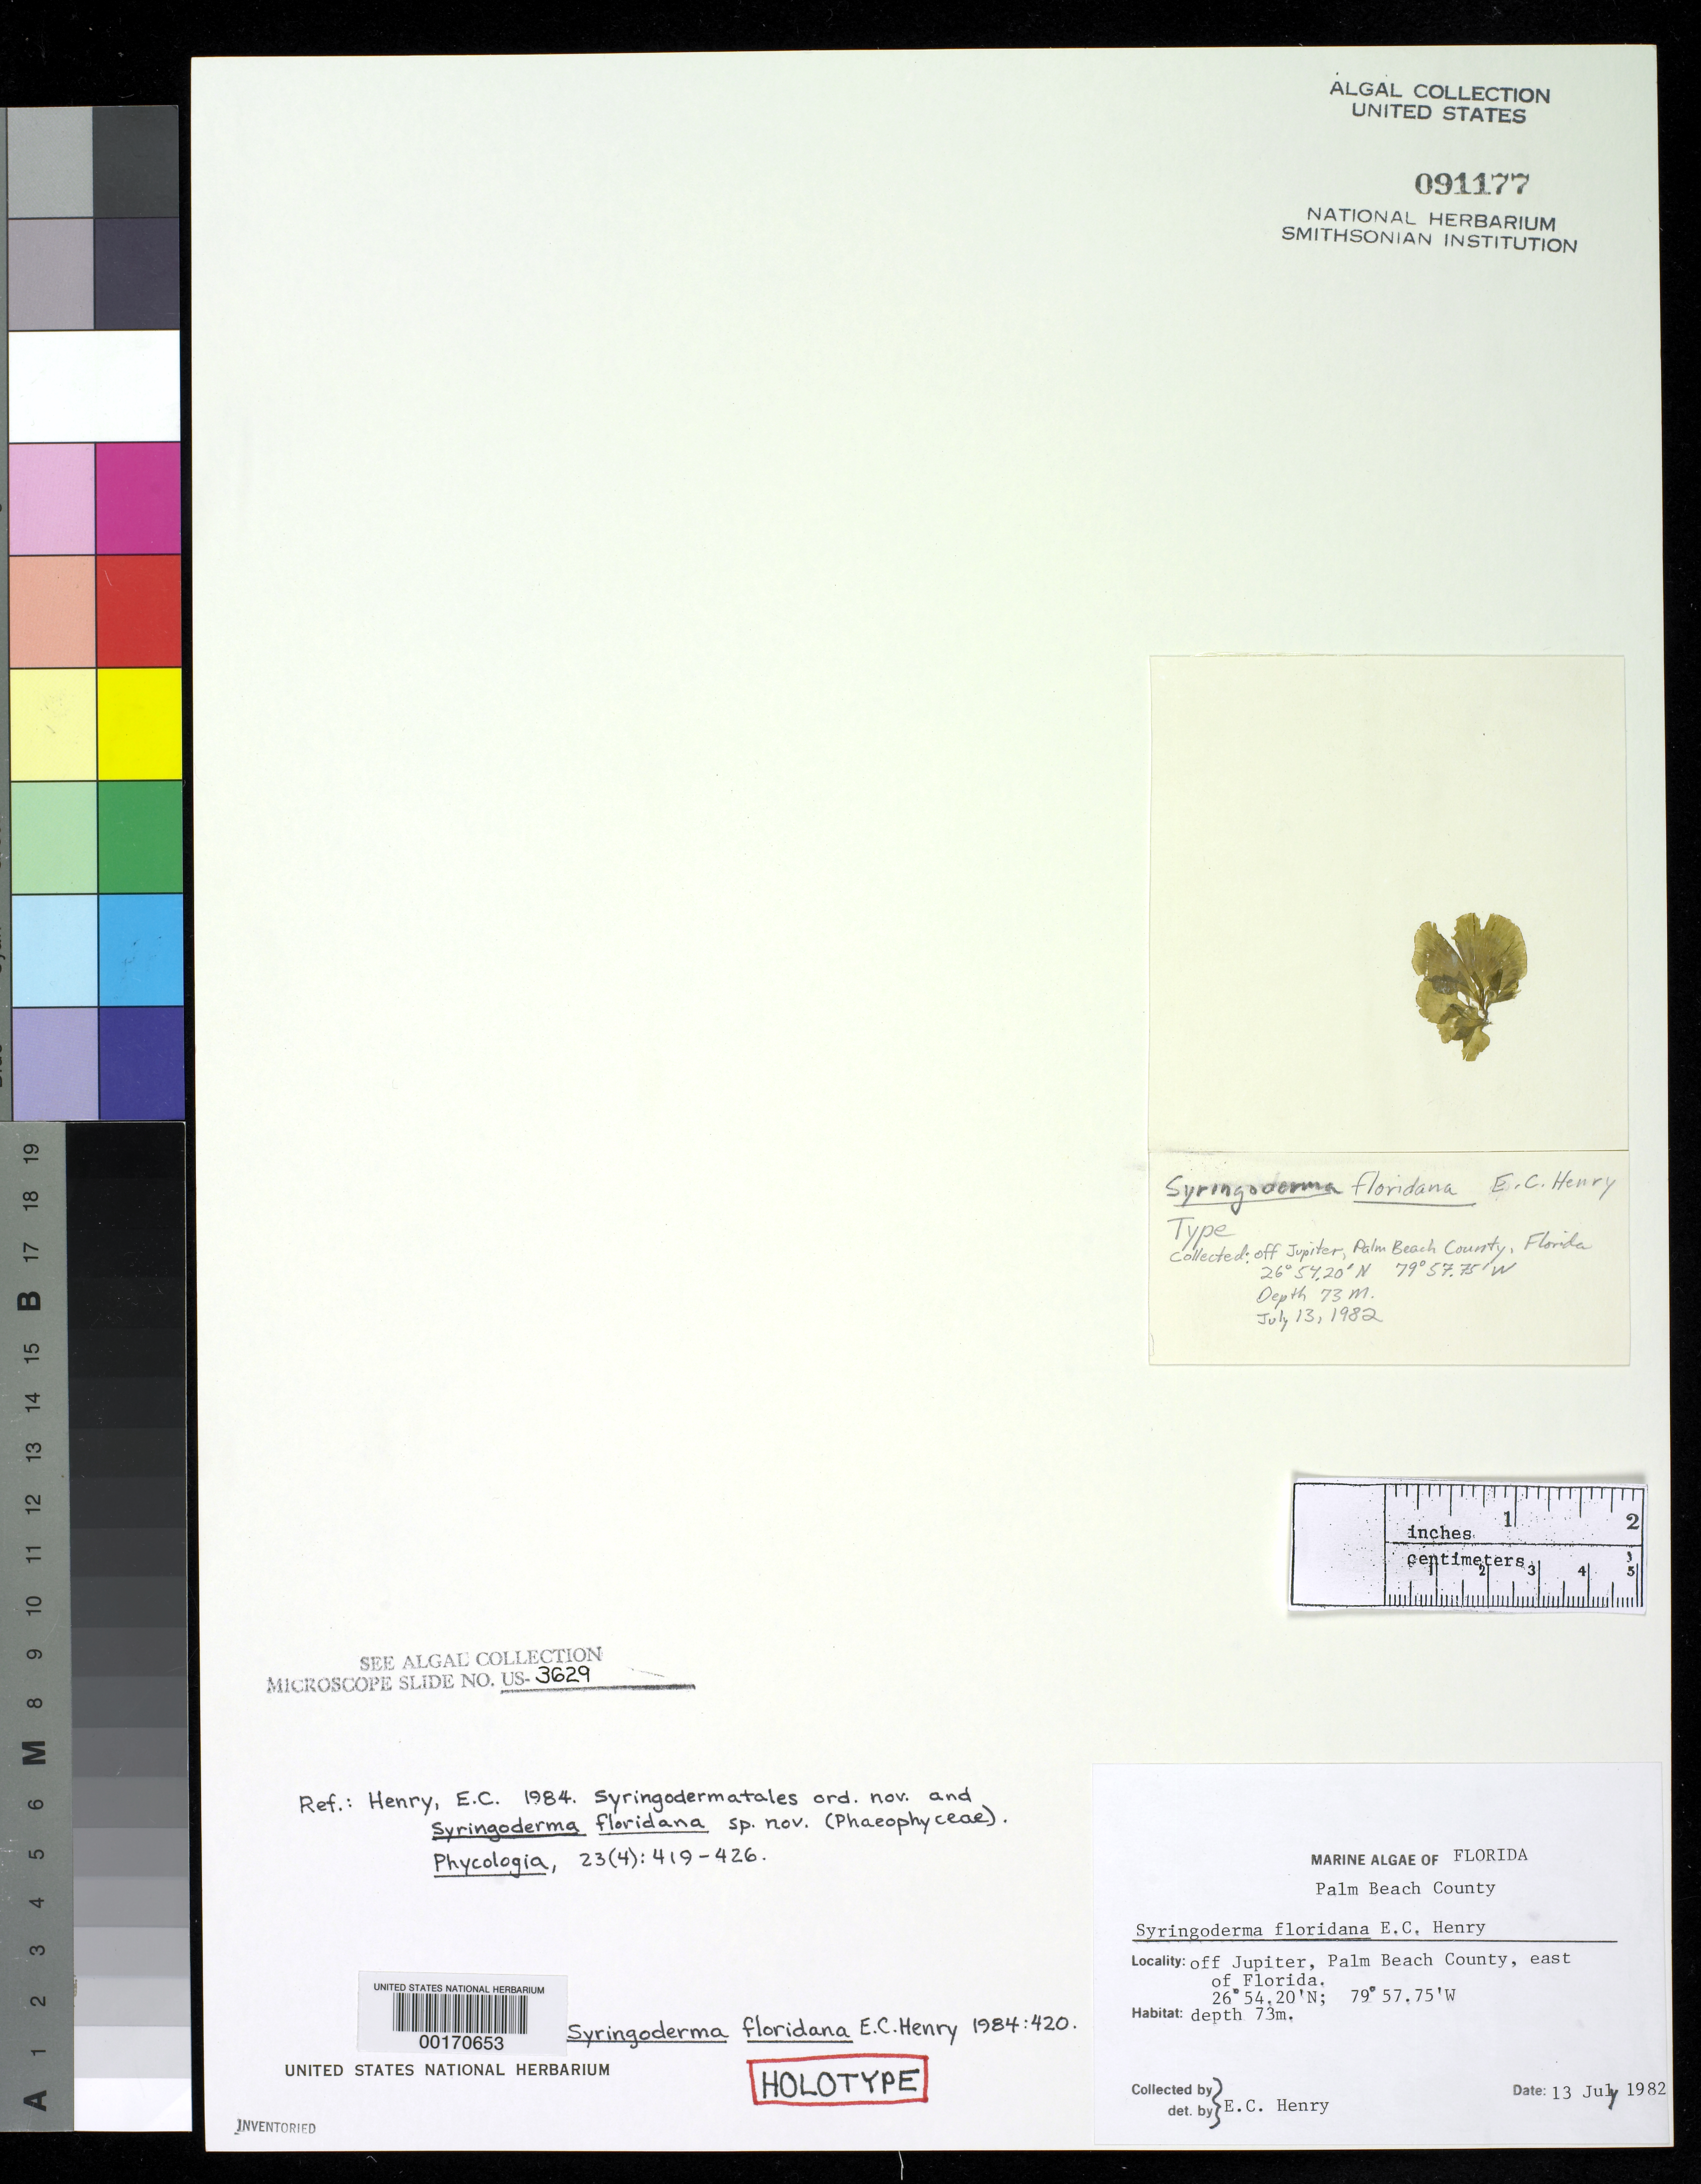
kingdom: Chromista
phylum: Ochrophyta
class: Phaeophyceae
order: Dictyotales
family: Dictyotaceae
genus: Syringoderma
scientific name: Syringoderma floridana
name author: E.C. Henry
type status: Holotype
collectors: E. C. Henry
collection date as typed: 13 Jul 1982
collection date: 1982-07-13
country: United States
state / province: Florida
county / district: Palm Beach County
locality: Off Jupiter.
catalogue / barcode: US 91177